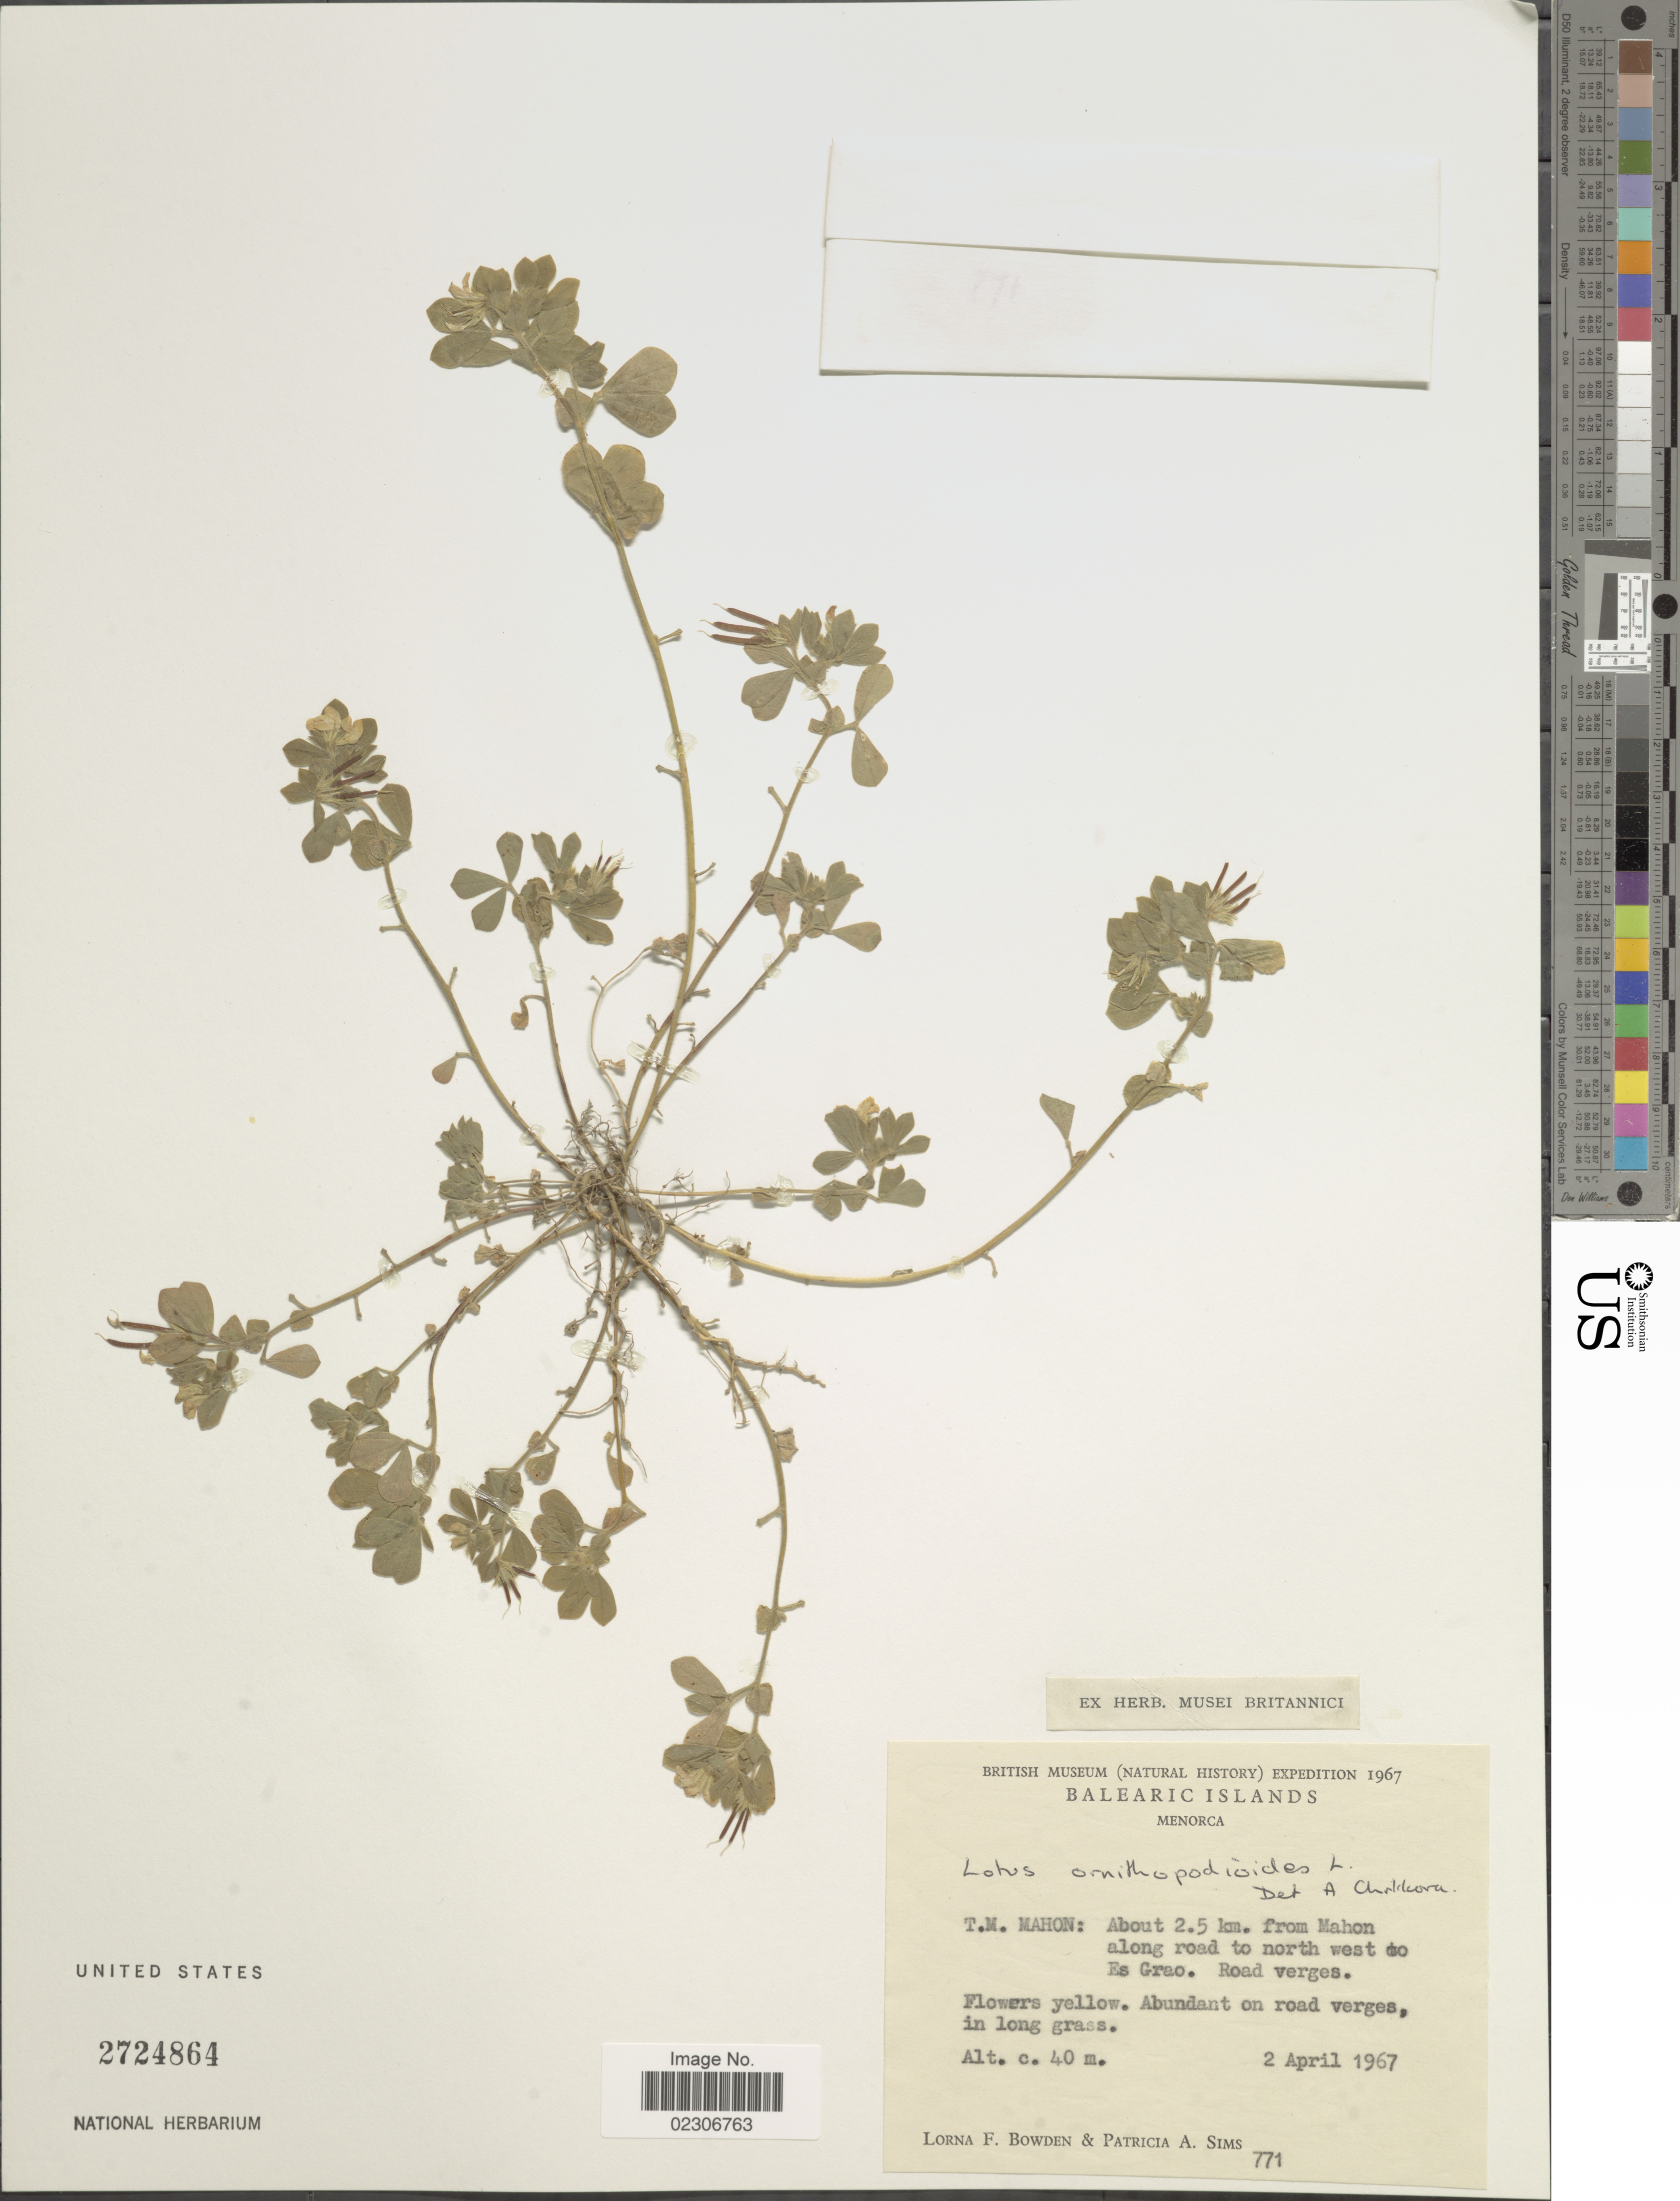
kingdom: Plantae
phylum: Tracheophyta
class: Magnoliopsida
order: Fabales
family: Fabaceae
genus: Lotus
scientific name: Lotus ornithopodioides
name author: L.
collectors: L. F. Bowden & P. A. Sims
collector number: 771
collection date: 1967-04-02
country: Spain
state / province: Islas Baleares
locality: Balearic Islands, Menorca, T.M. Mahon: About 2.5 km. from Mahon long road to north west do Es Grao.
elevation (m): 40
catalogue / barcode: US 2724864